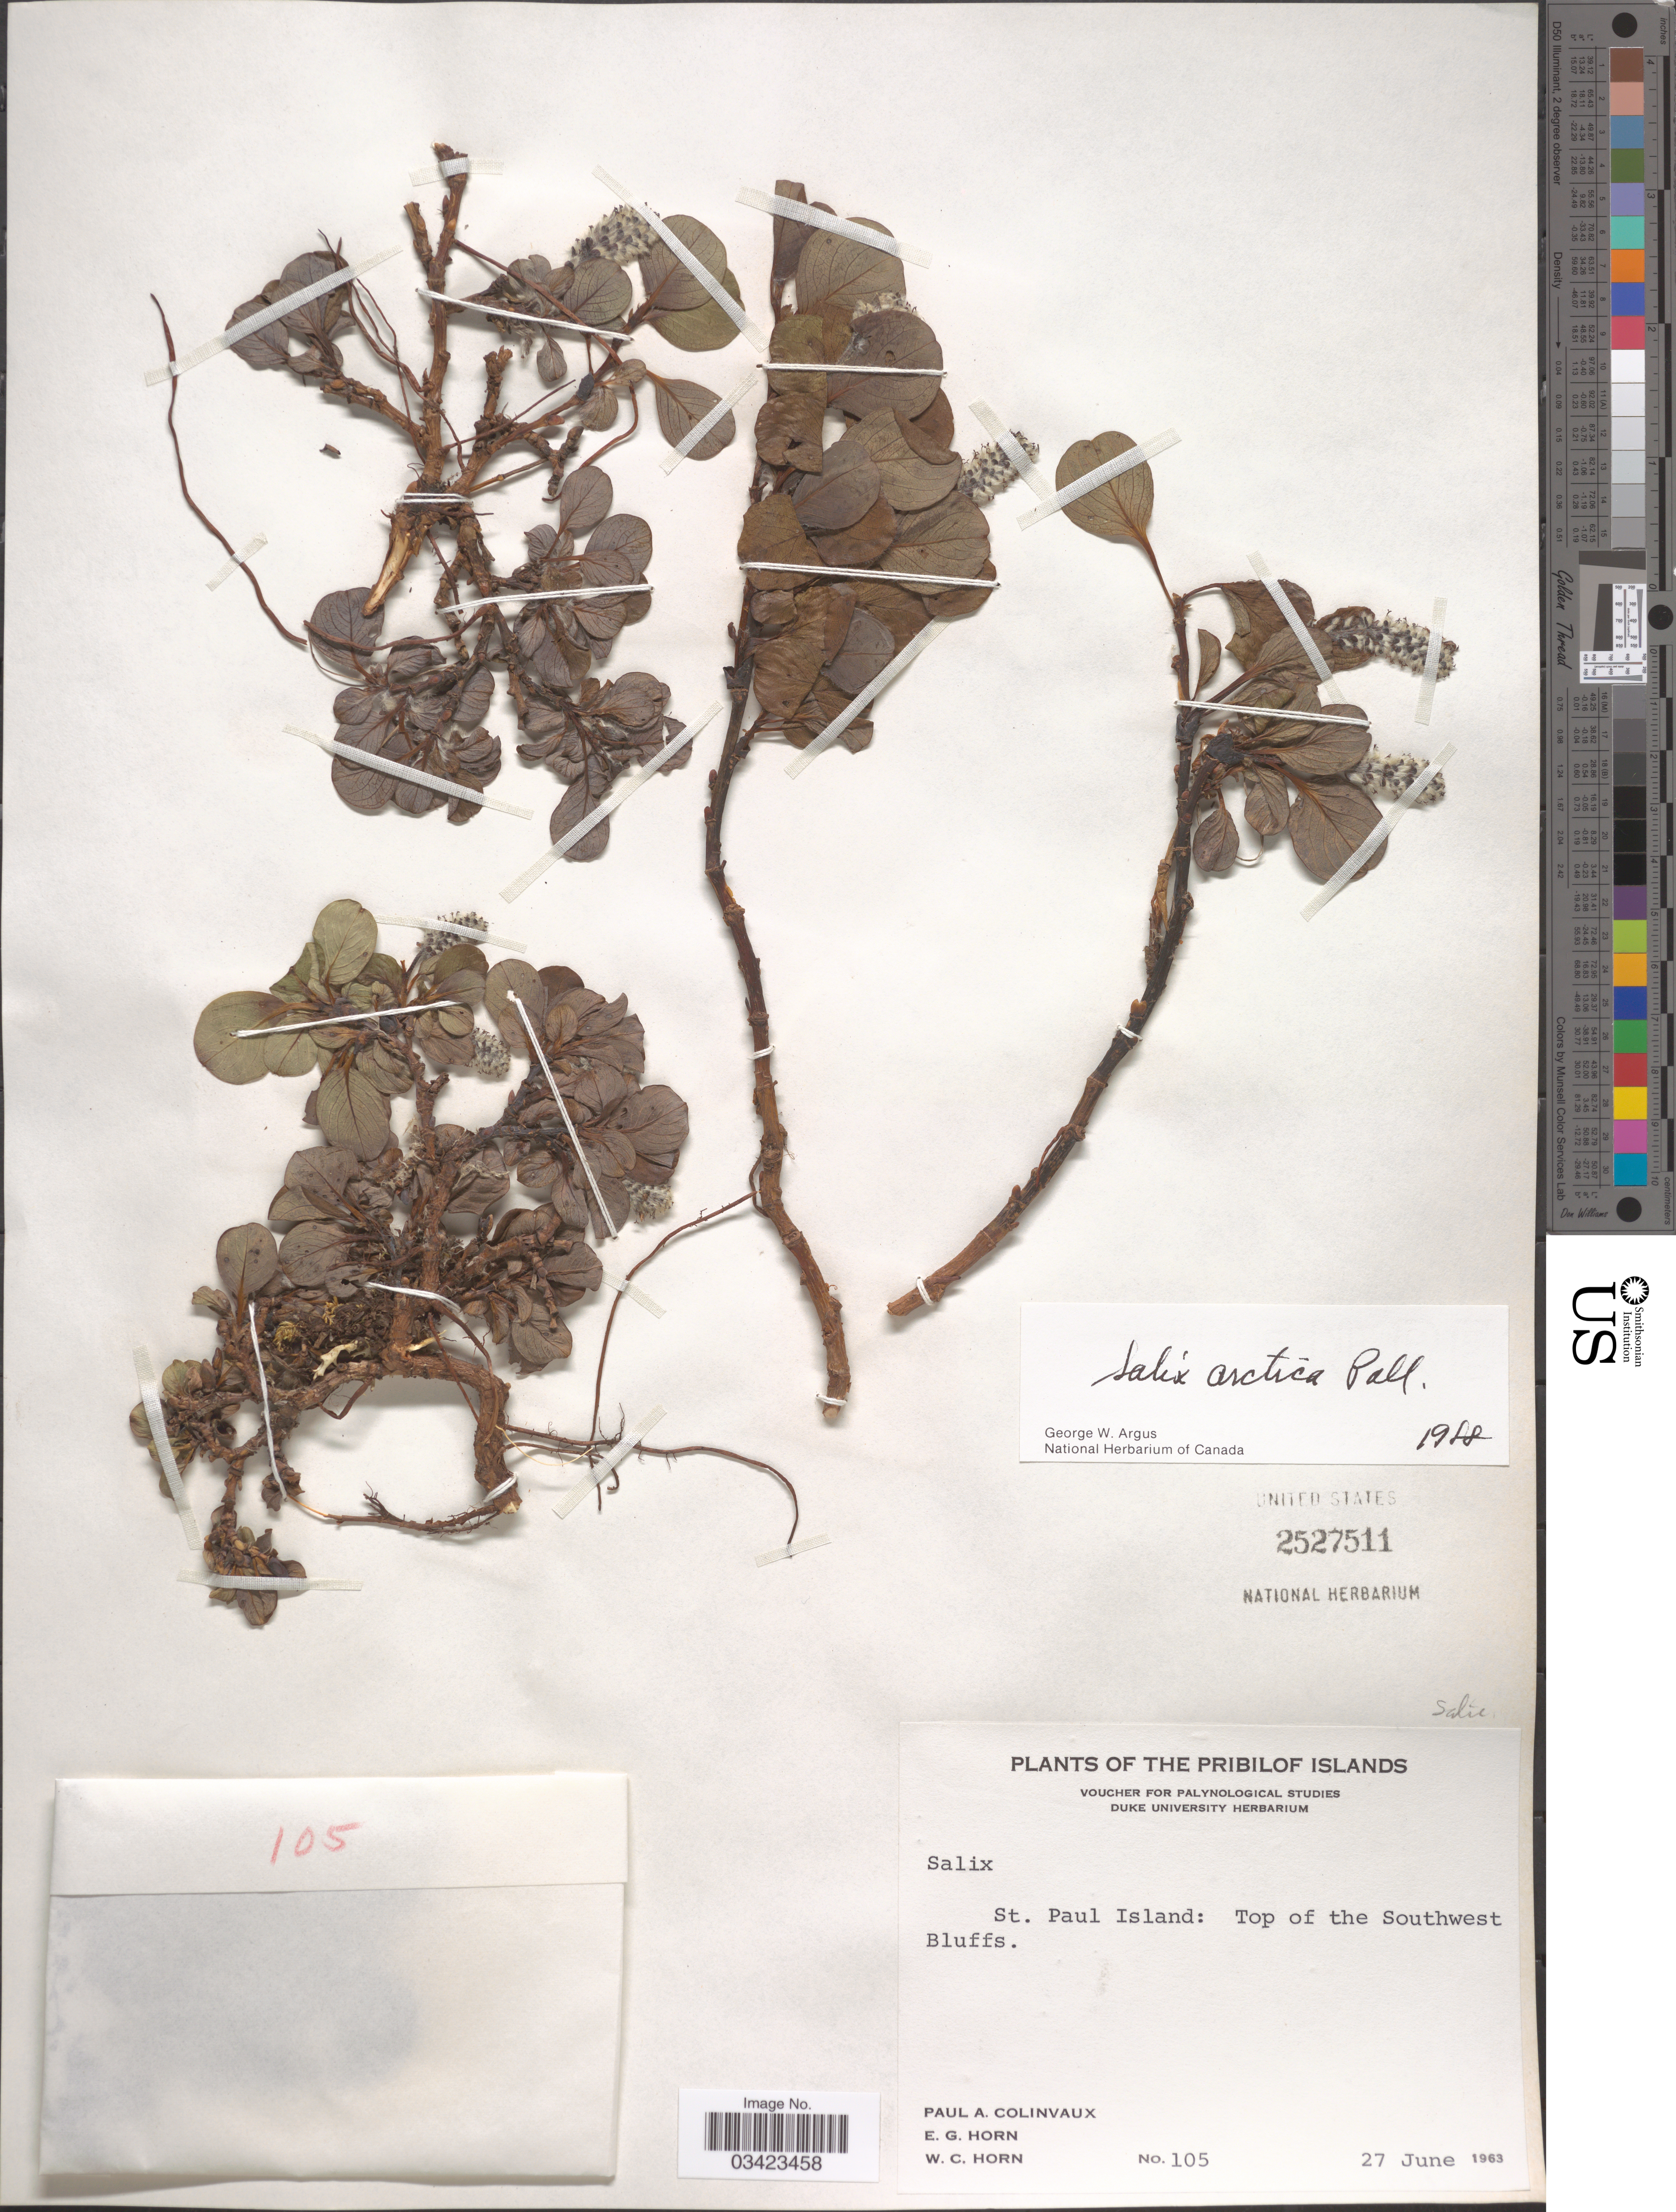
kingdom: Plantae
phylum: Tracheophyta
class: Magnoliopsida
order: Malpighiales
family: Salicaceae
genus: Salix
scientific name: Salix arctica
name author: Pall.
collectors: P. Colinvaux, E. Horn & W. Horn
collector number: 105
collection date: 1963-06-27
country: United States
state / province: Alaska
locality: The Pribilof Islands. St. Paul Island: Top of the Southwest Bluffs.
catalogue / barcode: US 2527511